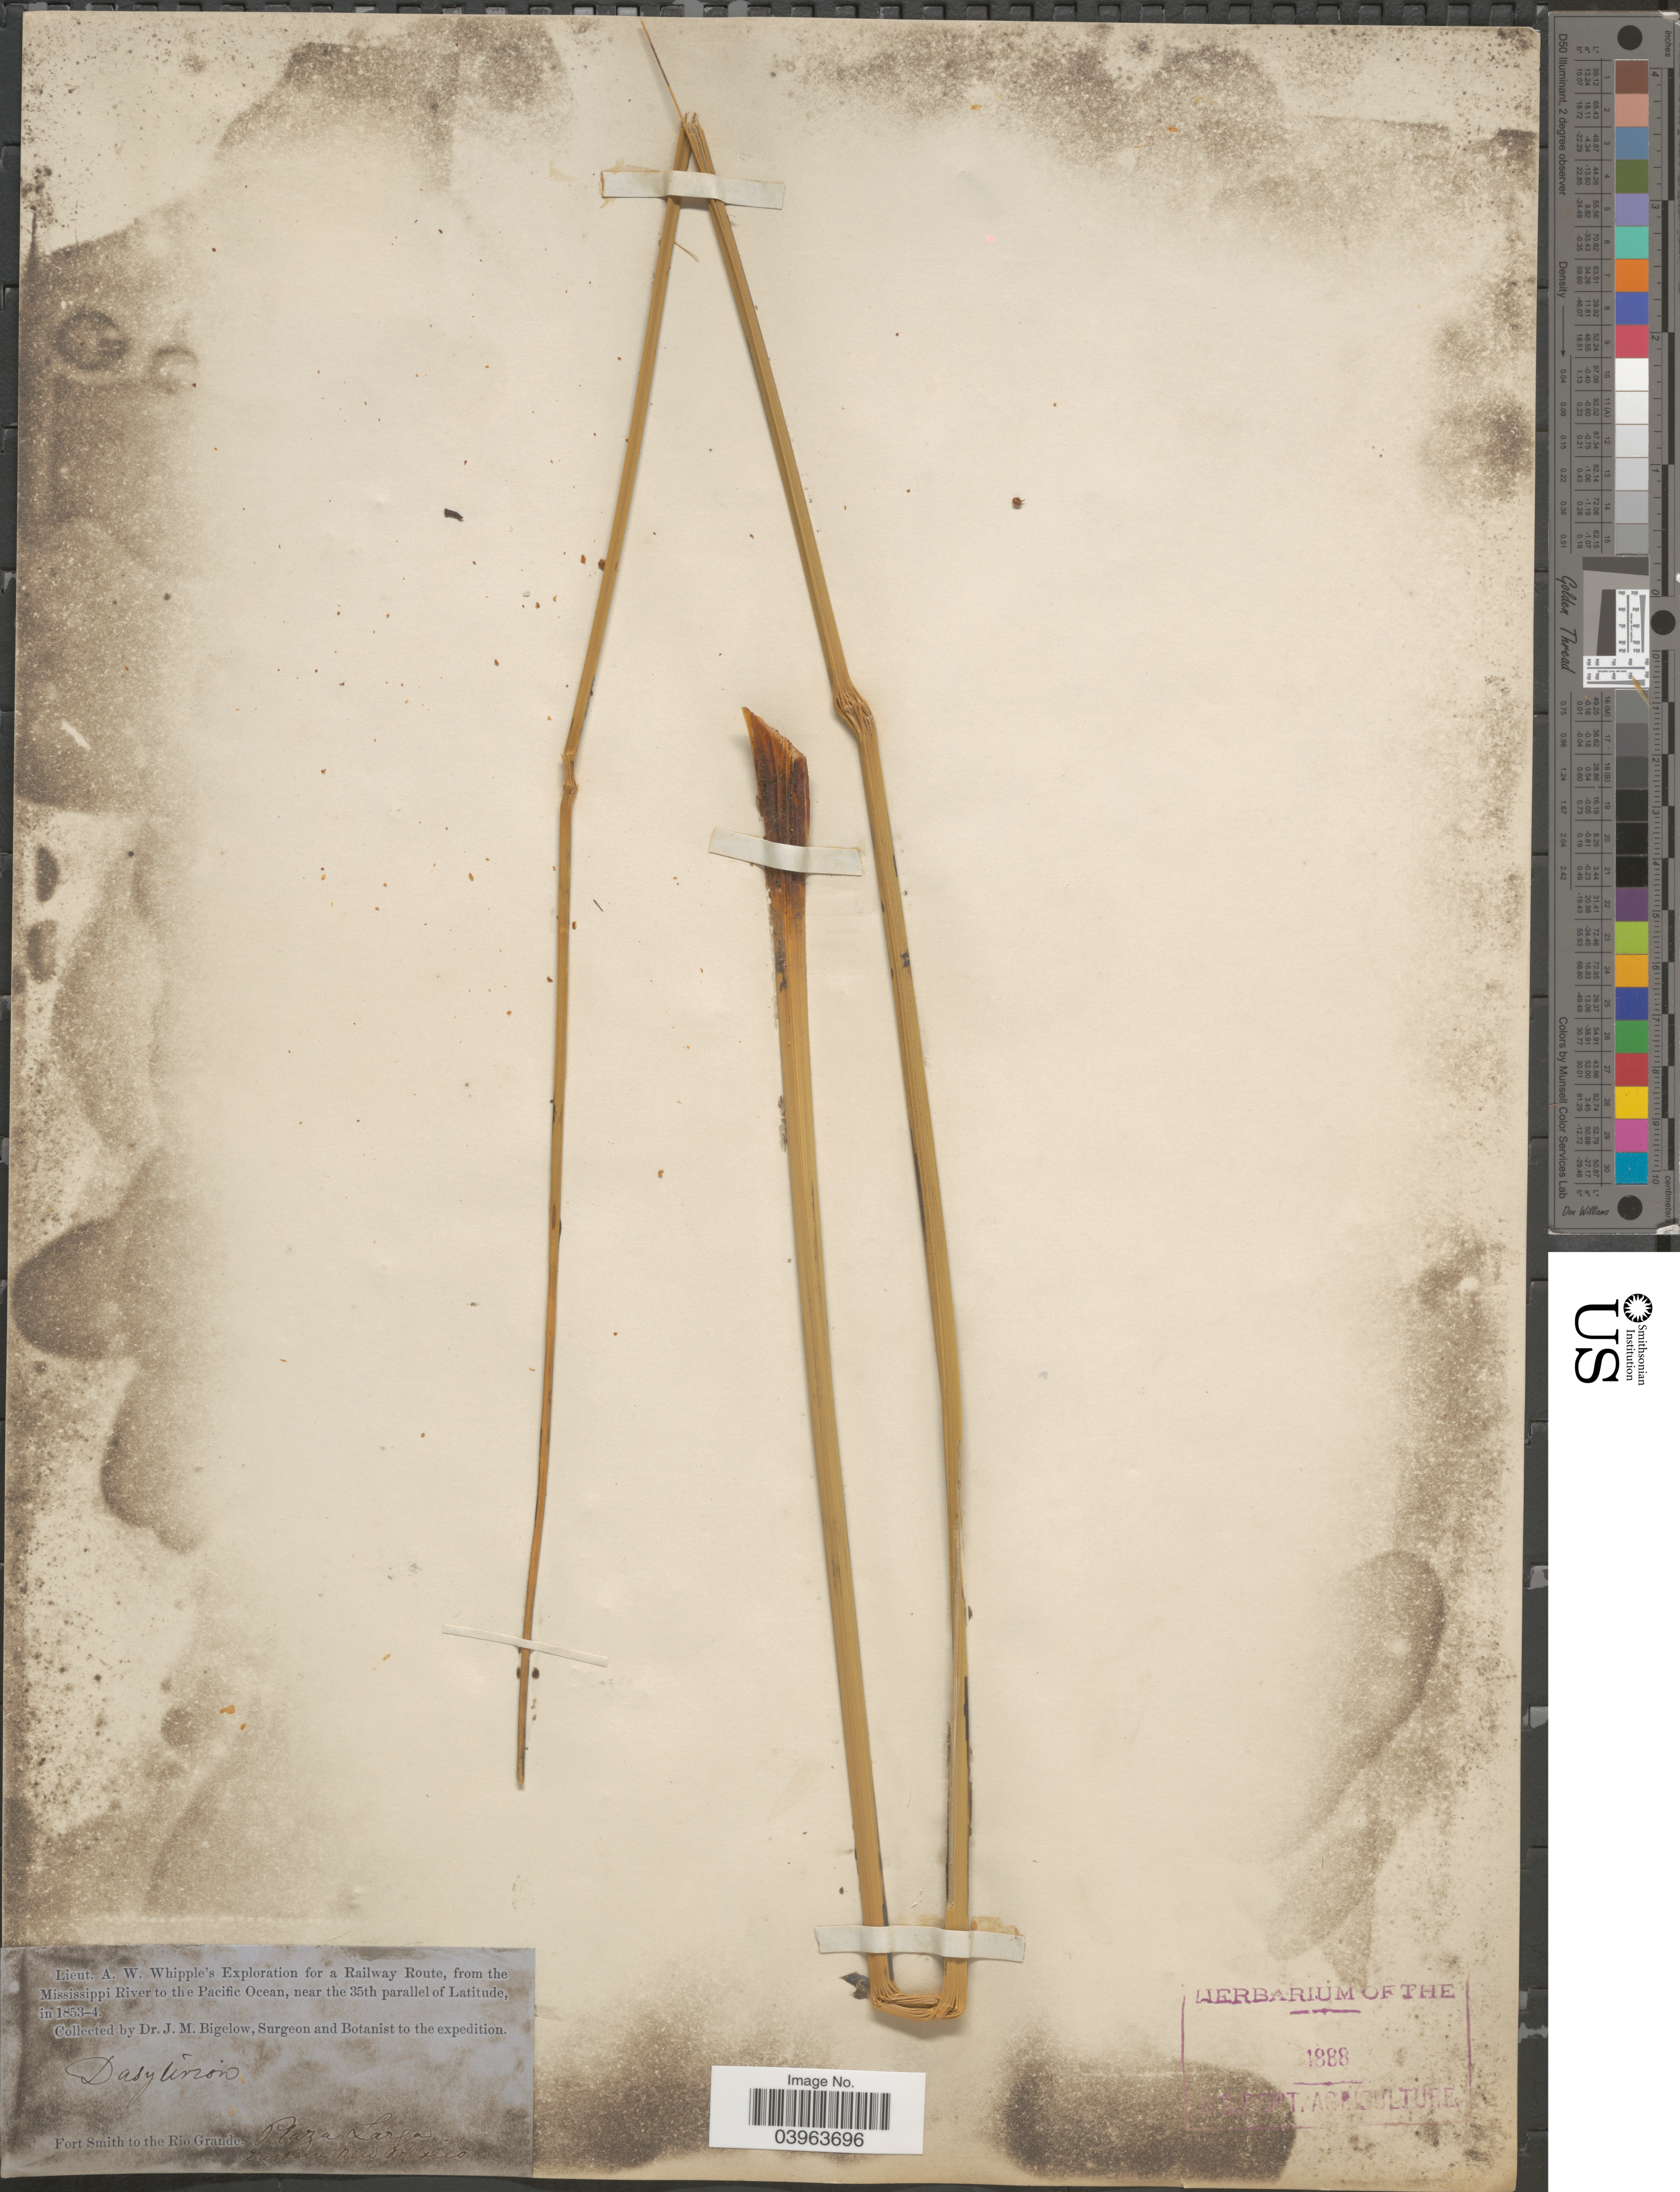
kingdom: Plantae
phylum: Tracheophyta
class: Liliopsida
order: Asparagales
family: Asparagaceae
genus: Nolina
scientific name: Nolina sp.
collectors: J. M. Bigelow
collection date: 1853/1854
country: United States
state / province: New Mexico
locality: Railway Route, from the Mississippi River to the Pacific Ocean. Plaza Larga, Eastern New Mexico.